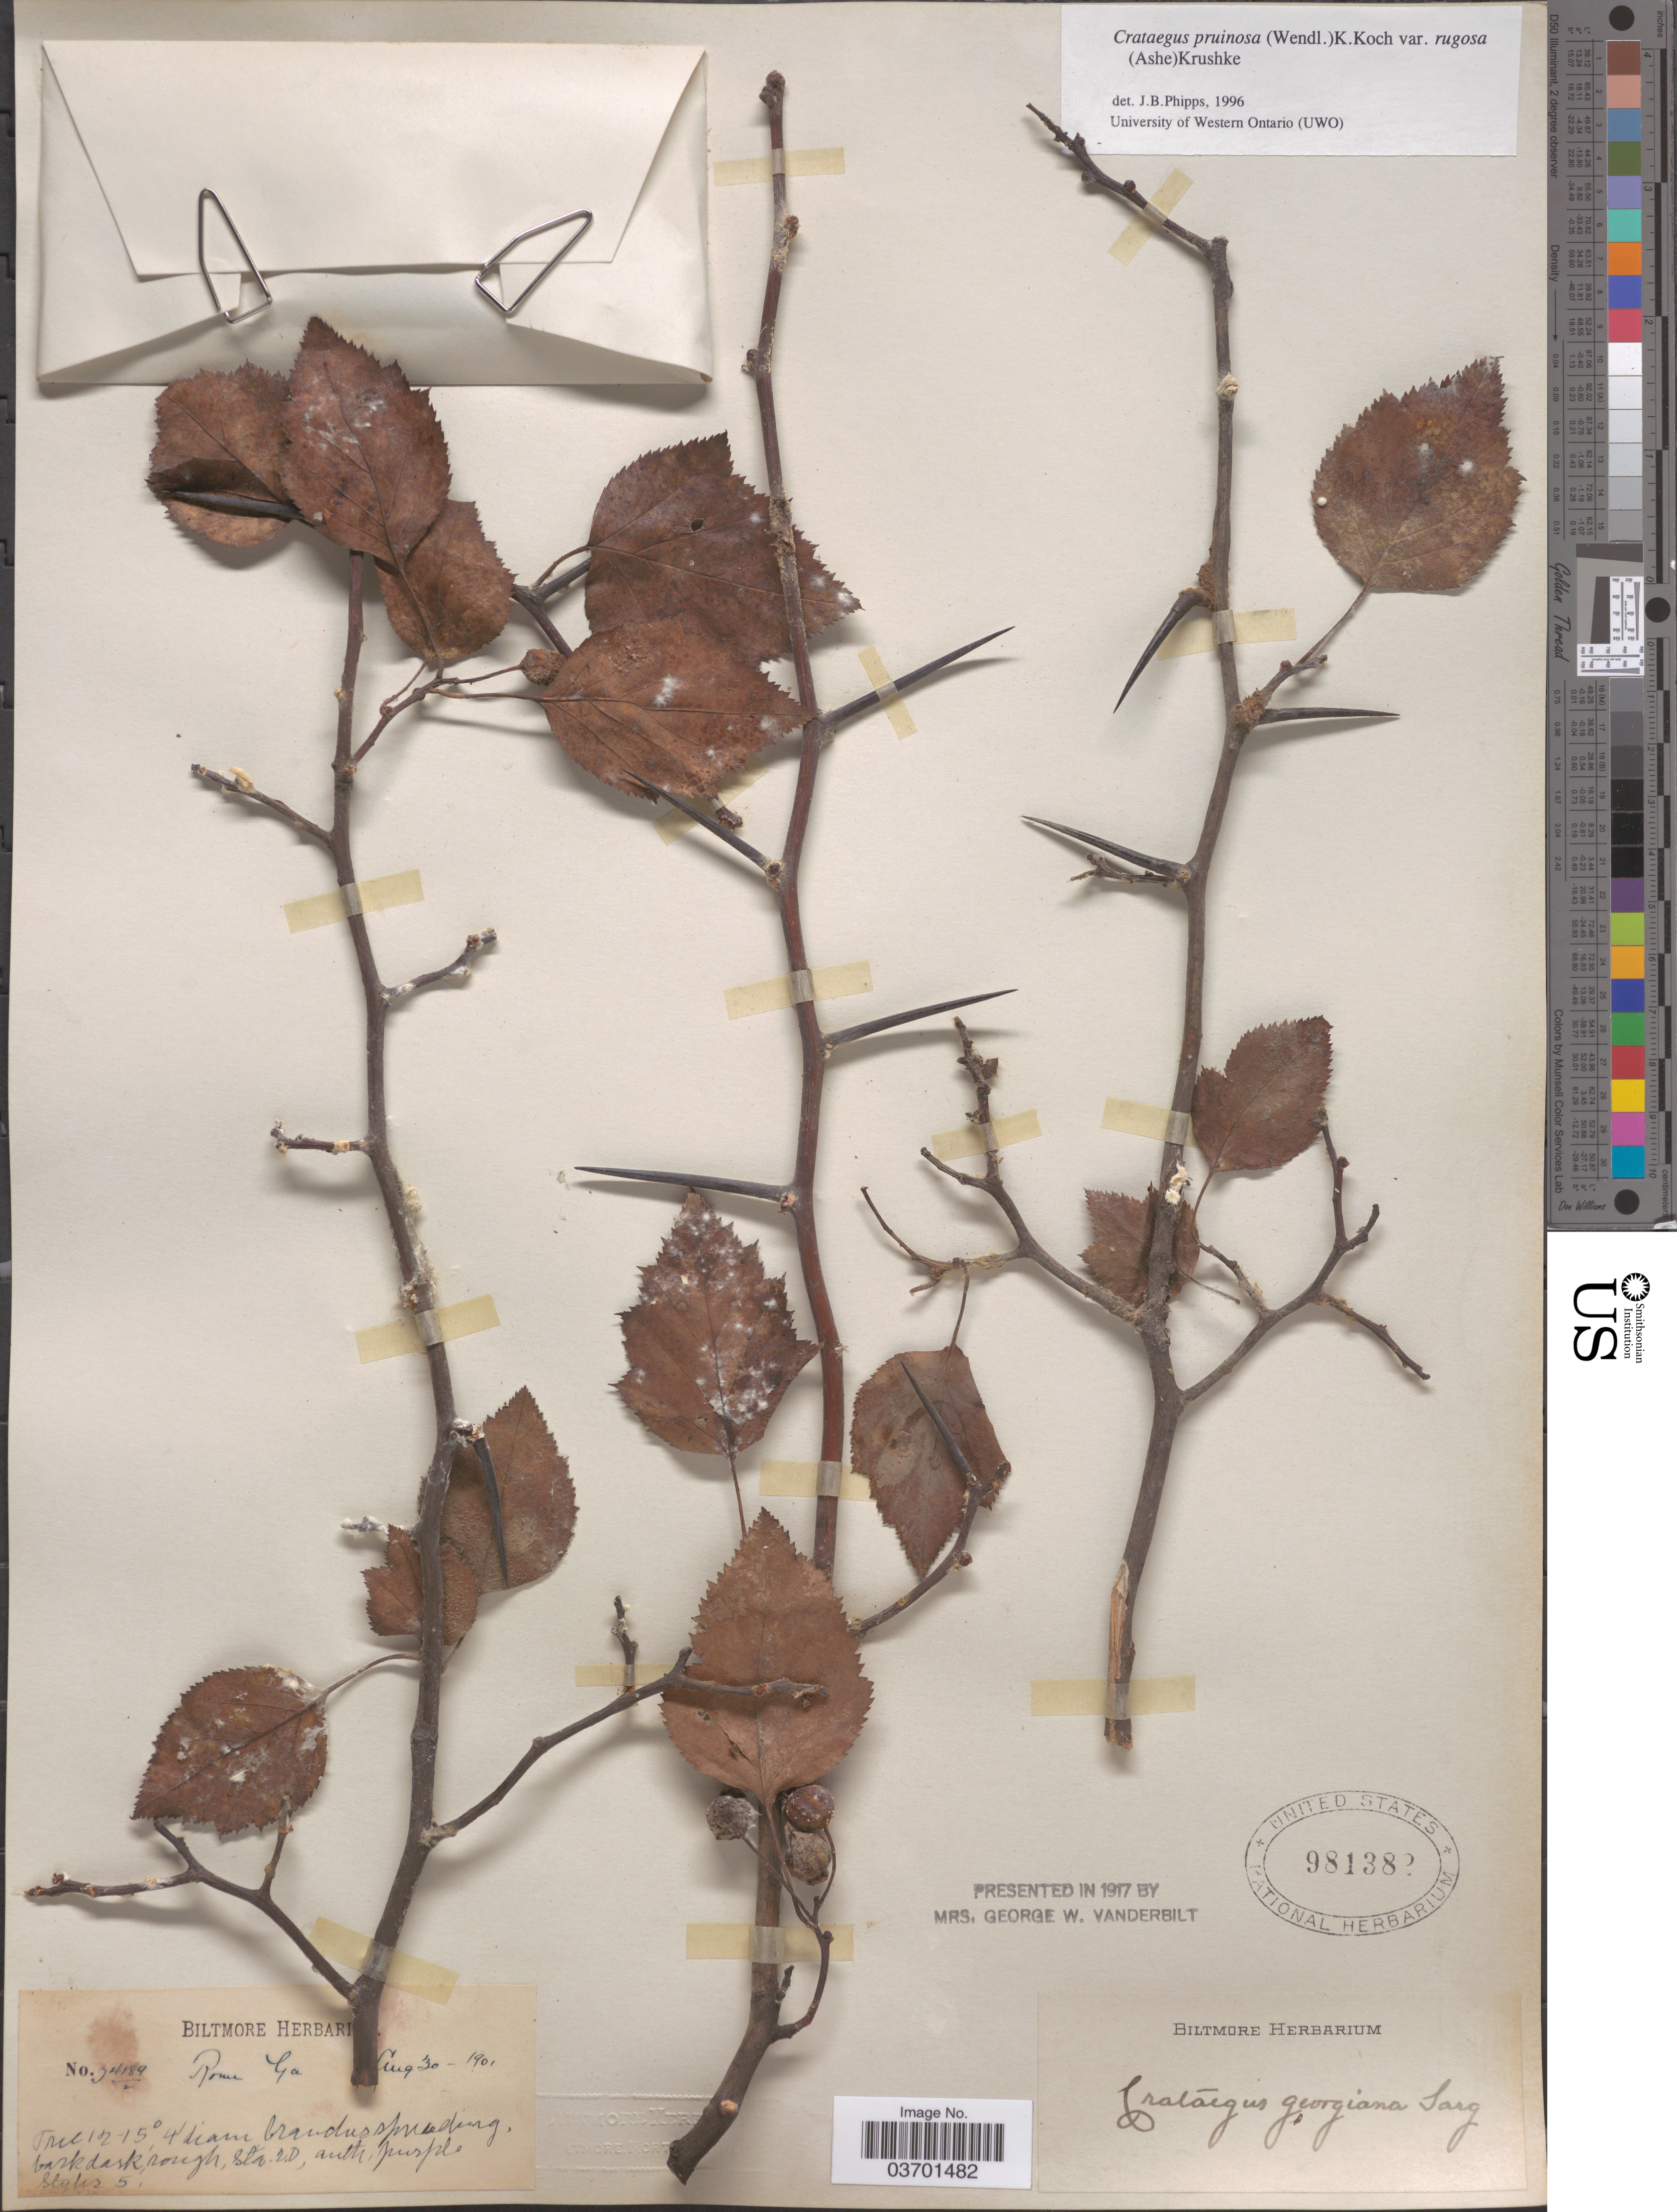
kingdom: Plantae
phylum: Tracheophyta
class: Magnoliopsida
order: Rosales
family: Rosaceae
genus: Crataegus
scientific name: Crataegus pruinosa var. rugosa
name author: (Ashe) Kruschke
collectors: ex herb. Biltmore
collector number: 34189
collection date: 1901-08-30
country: United States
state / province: Georgia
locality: Rome.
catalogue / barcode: US 981382